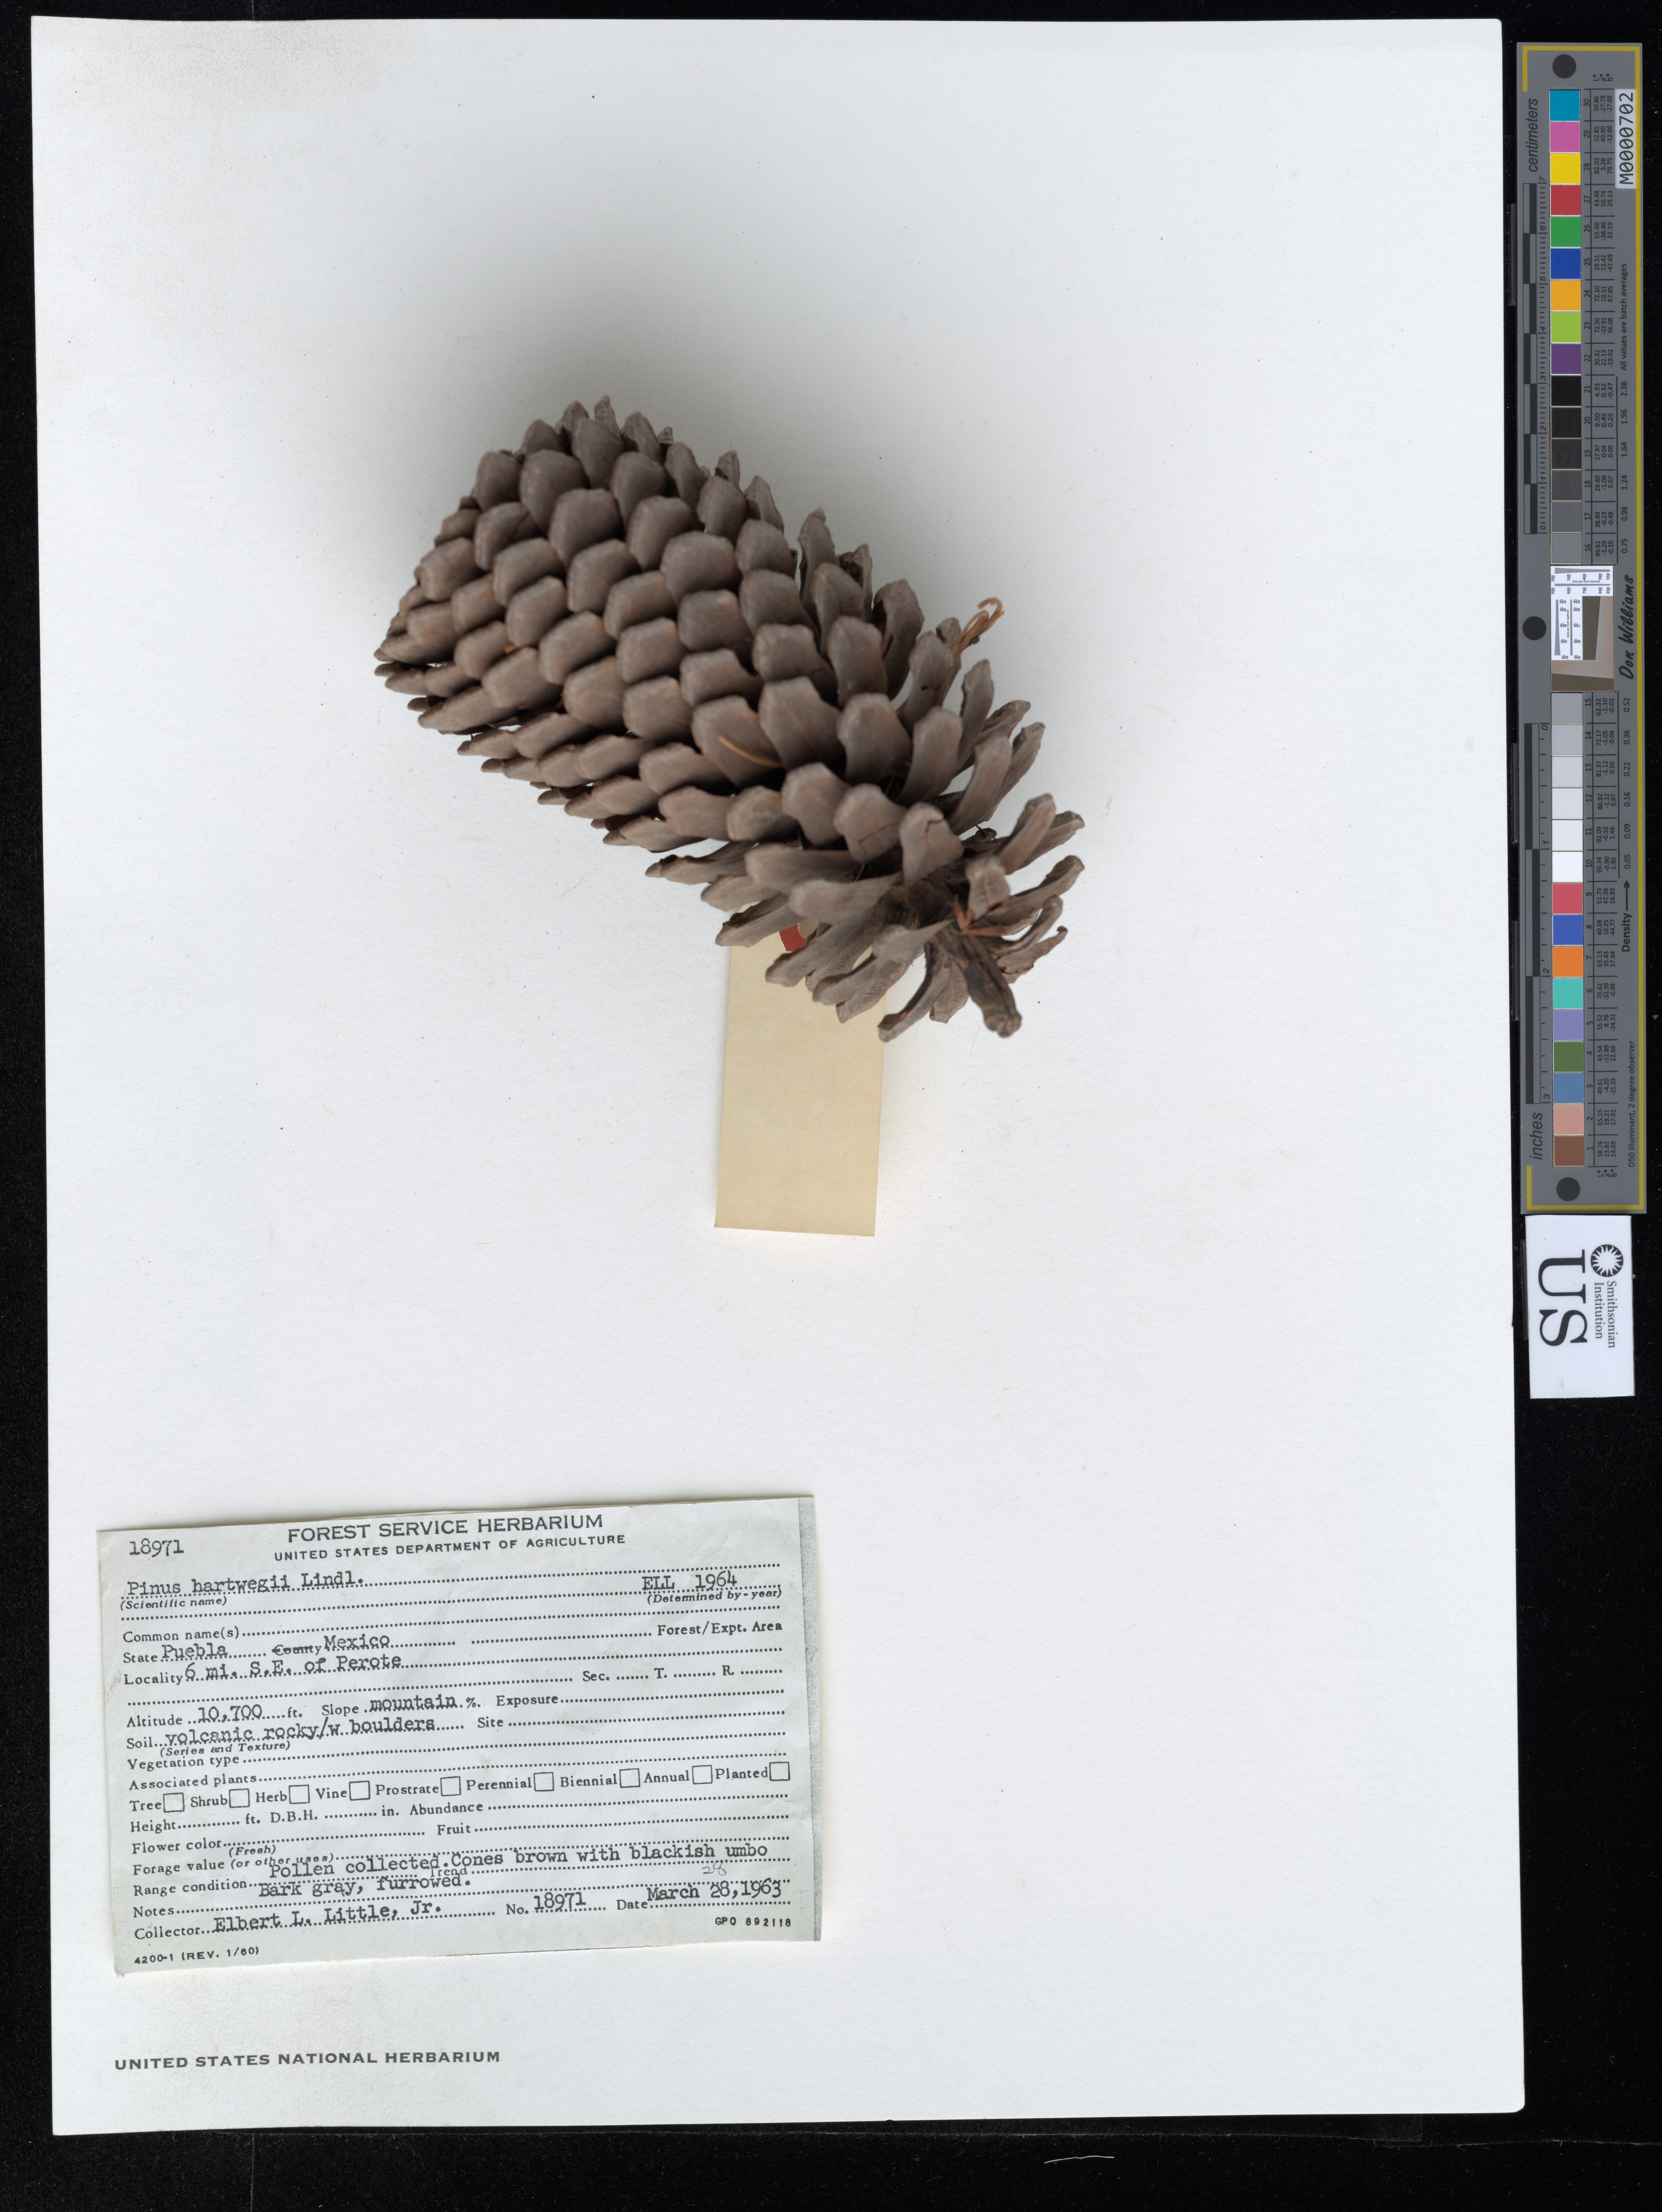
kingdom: Plantae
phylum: Tracheophyta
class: Pinopsida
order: Pinales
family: Pinaceae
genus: Pinus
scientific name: Pinus hartwegii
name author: Lindl.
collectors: E. L. Little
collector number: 18971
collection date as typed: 28 Mar 1963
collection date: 1963-03-28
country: Mexico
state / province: Puebla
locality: Cofre de Perote, 6 mi. SE of Perote.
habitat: Pine forest. Soil volcanic rocky.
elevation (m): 3261